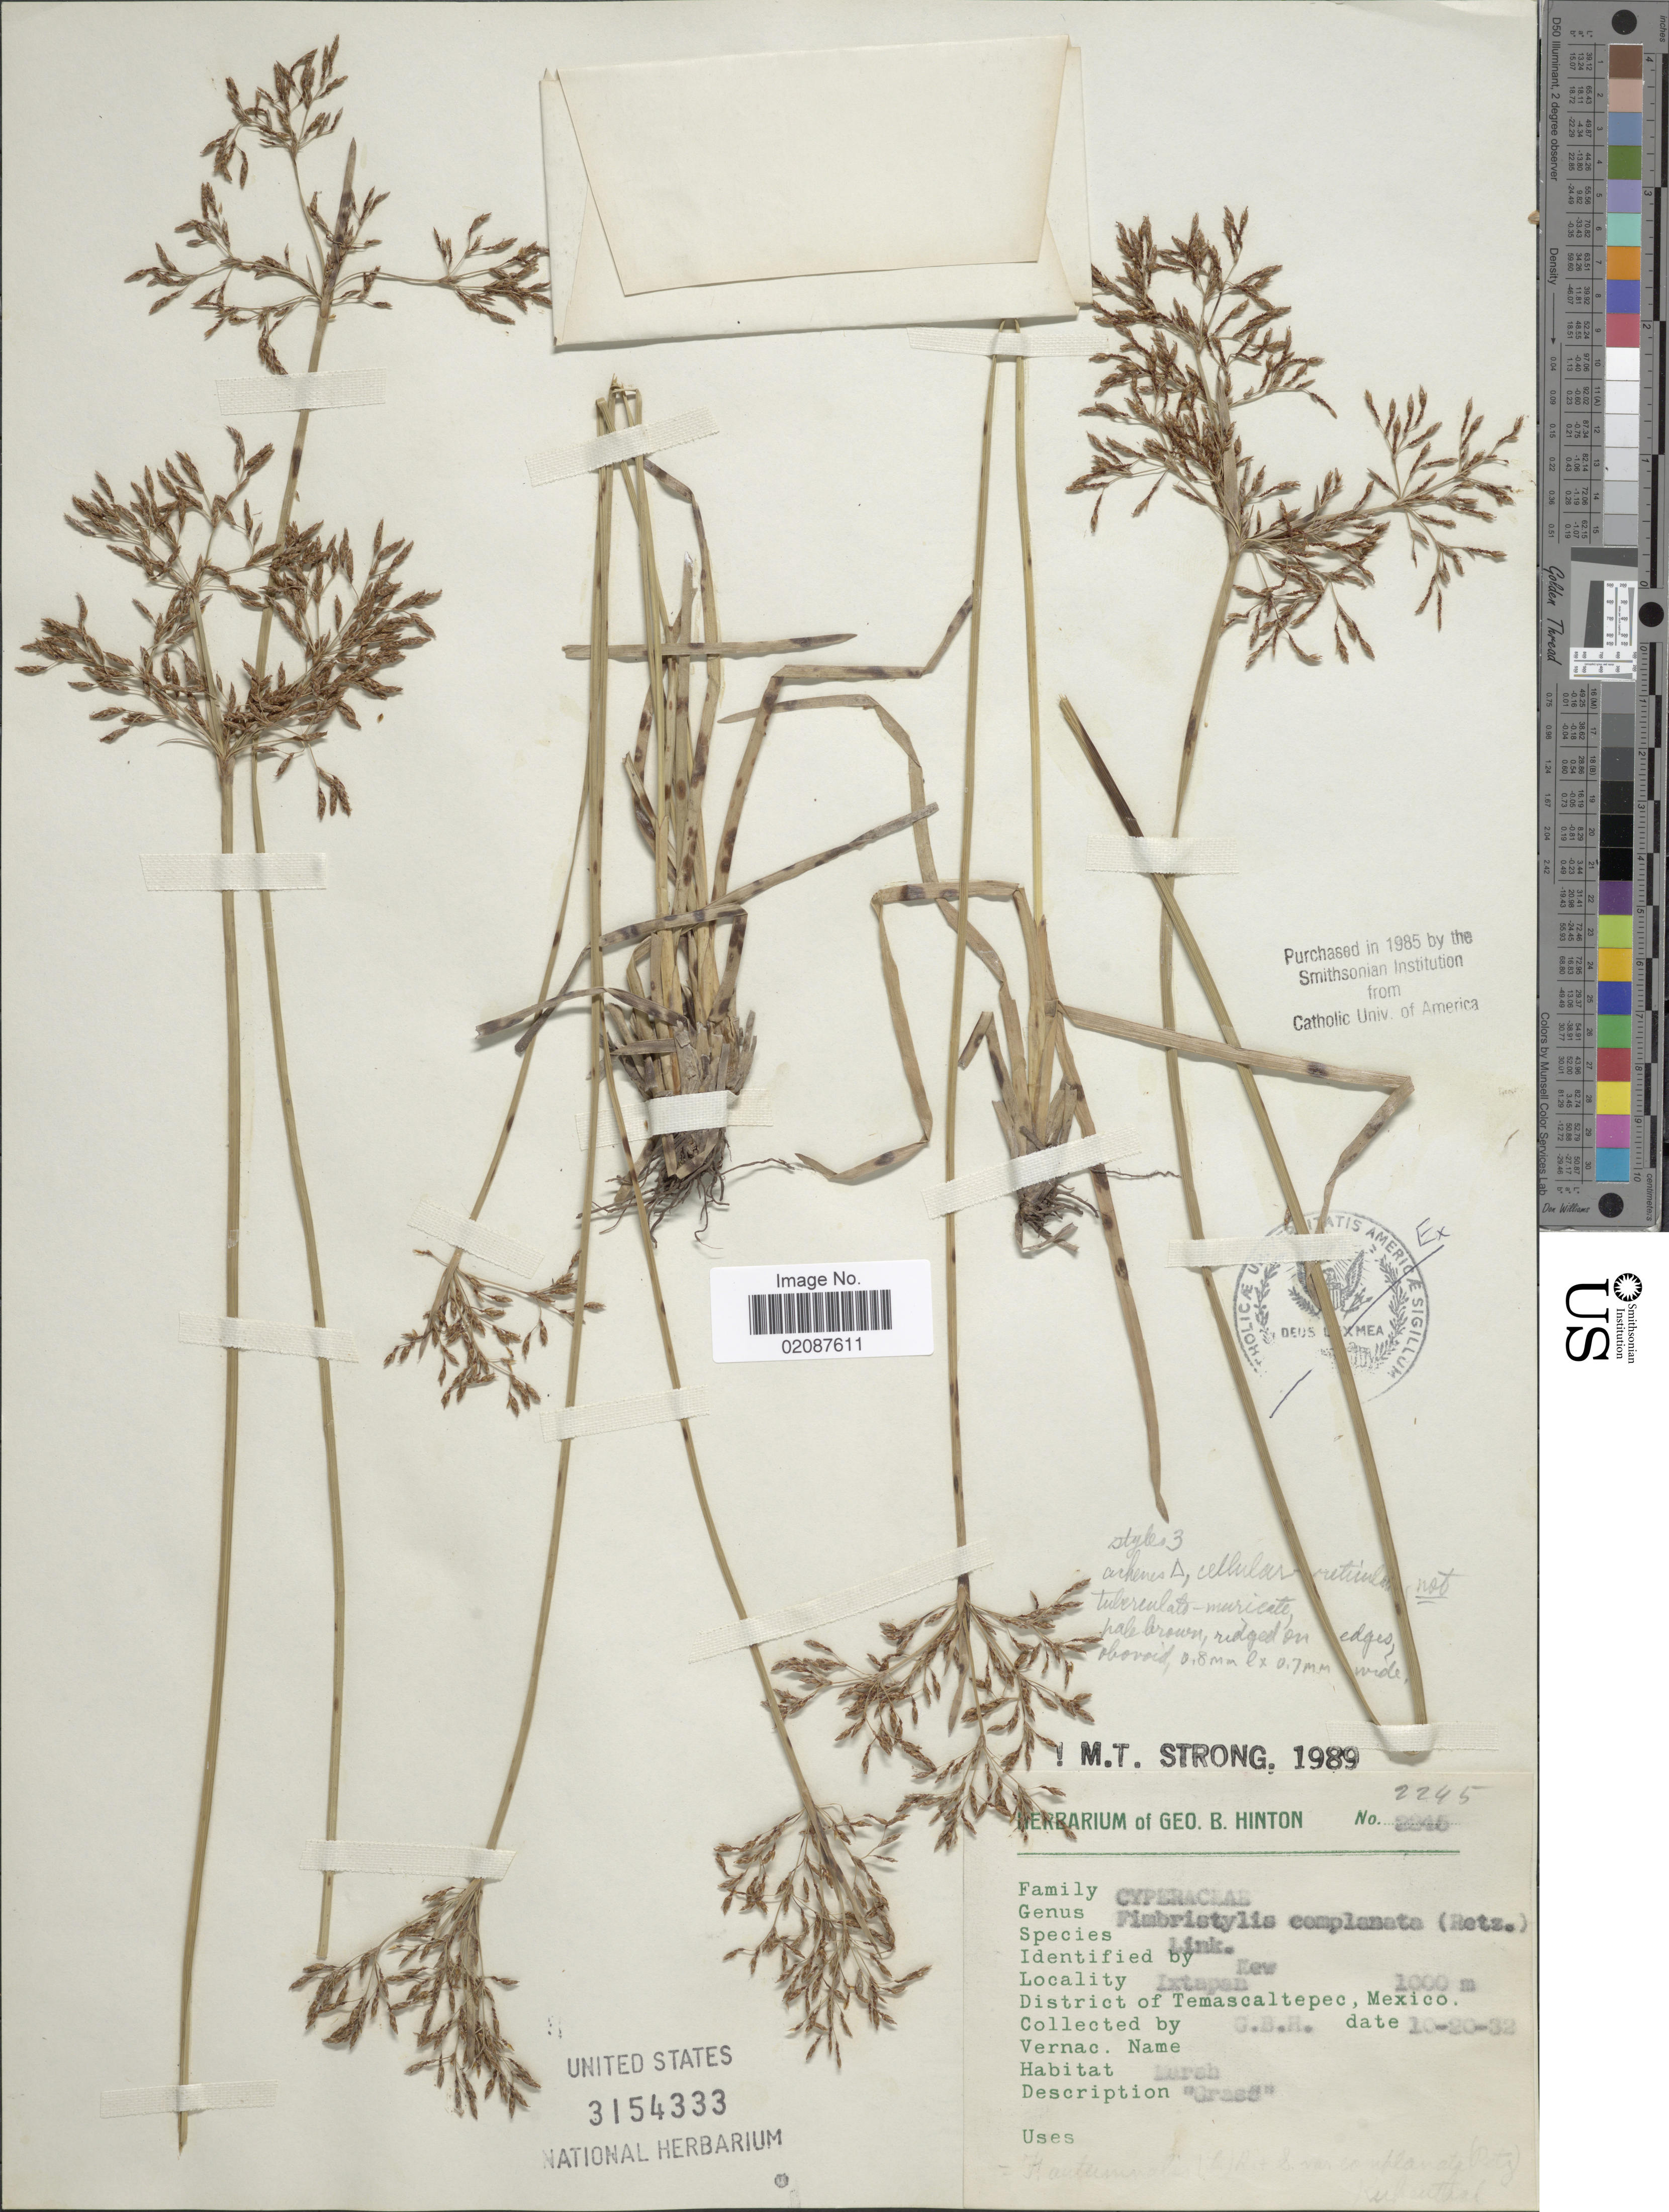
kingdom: Plantae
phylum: Tracheophyta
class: Liliopsida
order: Poales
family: Cyperaceae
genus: Fimbristylis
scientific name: Fimbristylis complanata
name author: (Retz.) Link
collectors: G. B. Hinton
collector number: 2245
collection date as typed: Transcribed d/m/y: 20/10/32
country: Mexico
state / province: México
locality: Ixtapan, District of Temascaltepec, Mexico.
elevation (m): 1000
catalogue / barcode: US 3154333